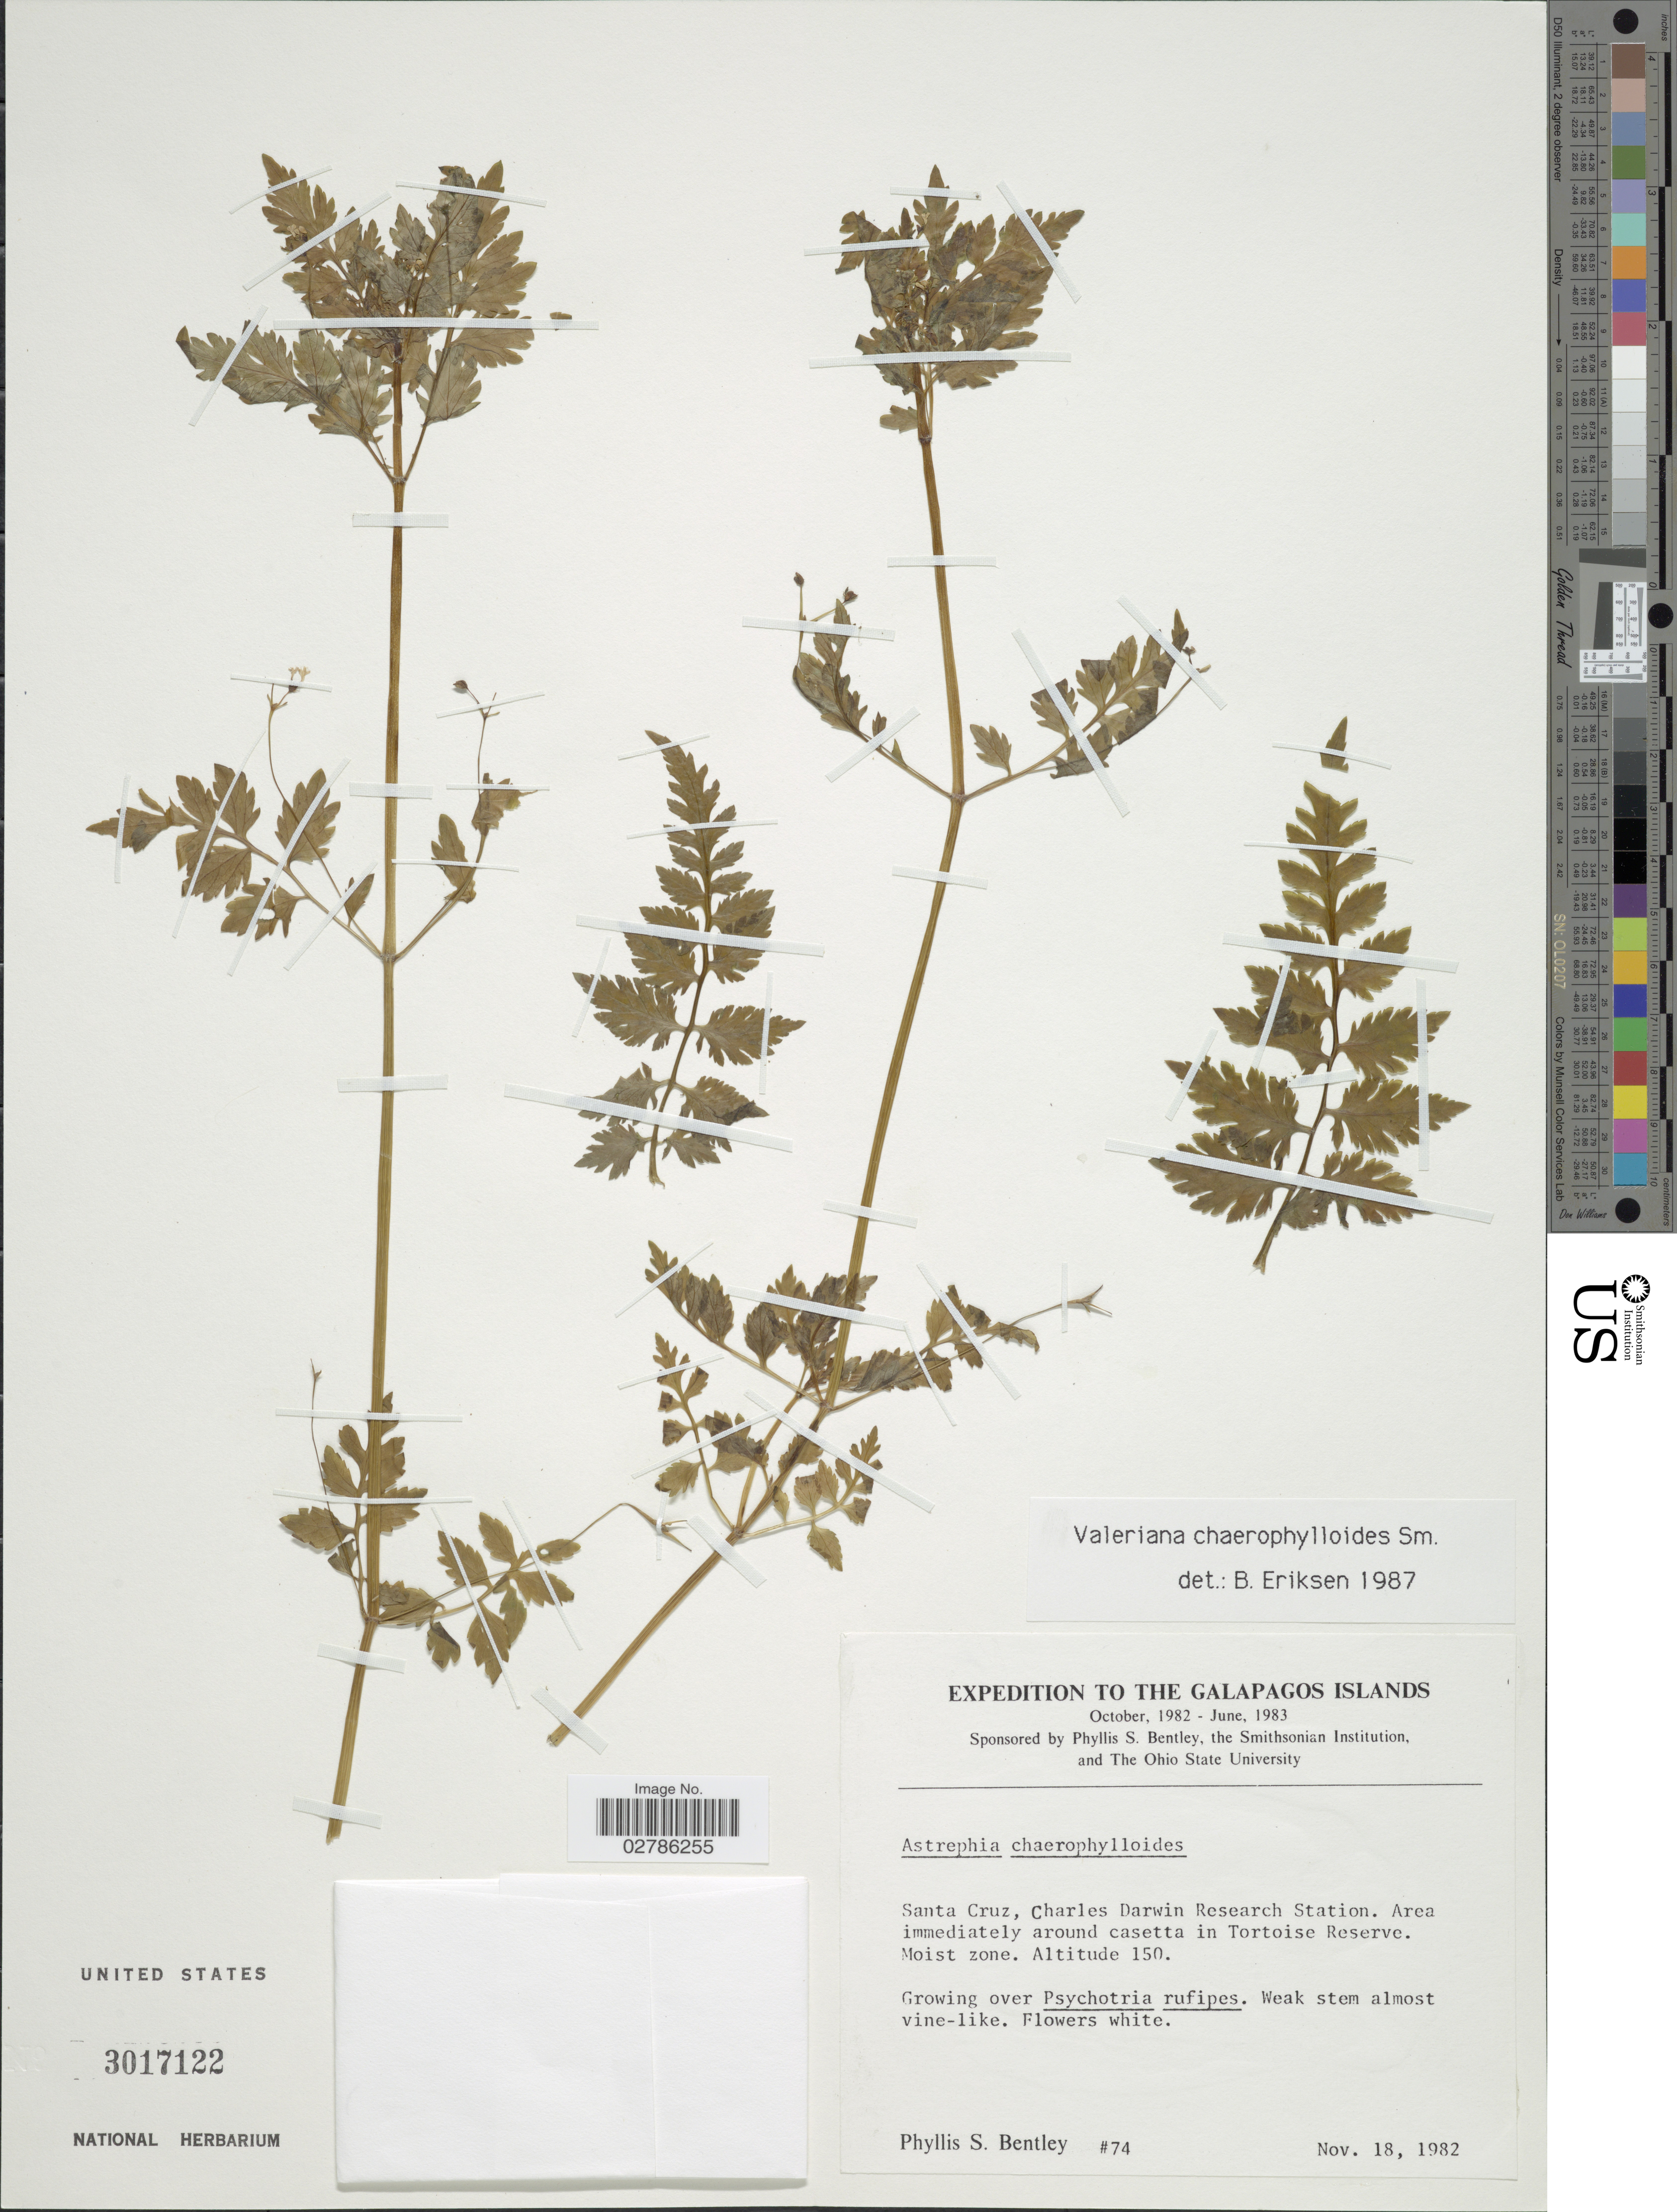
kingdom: Plantae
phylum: Tracheophyta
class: Magnoliopsida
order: Dipsacales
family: Caprifoliaceae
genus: Astrephia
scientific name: Astrephia chaerophylloides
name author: (Sm.) DC.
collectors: P. S. Bentley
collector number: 74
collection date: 1982-11-18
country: Ecuador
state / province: Colón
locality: The Galapagos Islands, Santa Cruz., Charles Darwin Research Station, Area immediately around casetta in Tortoise Reserve, Moist zone.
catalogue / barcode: US 3017122